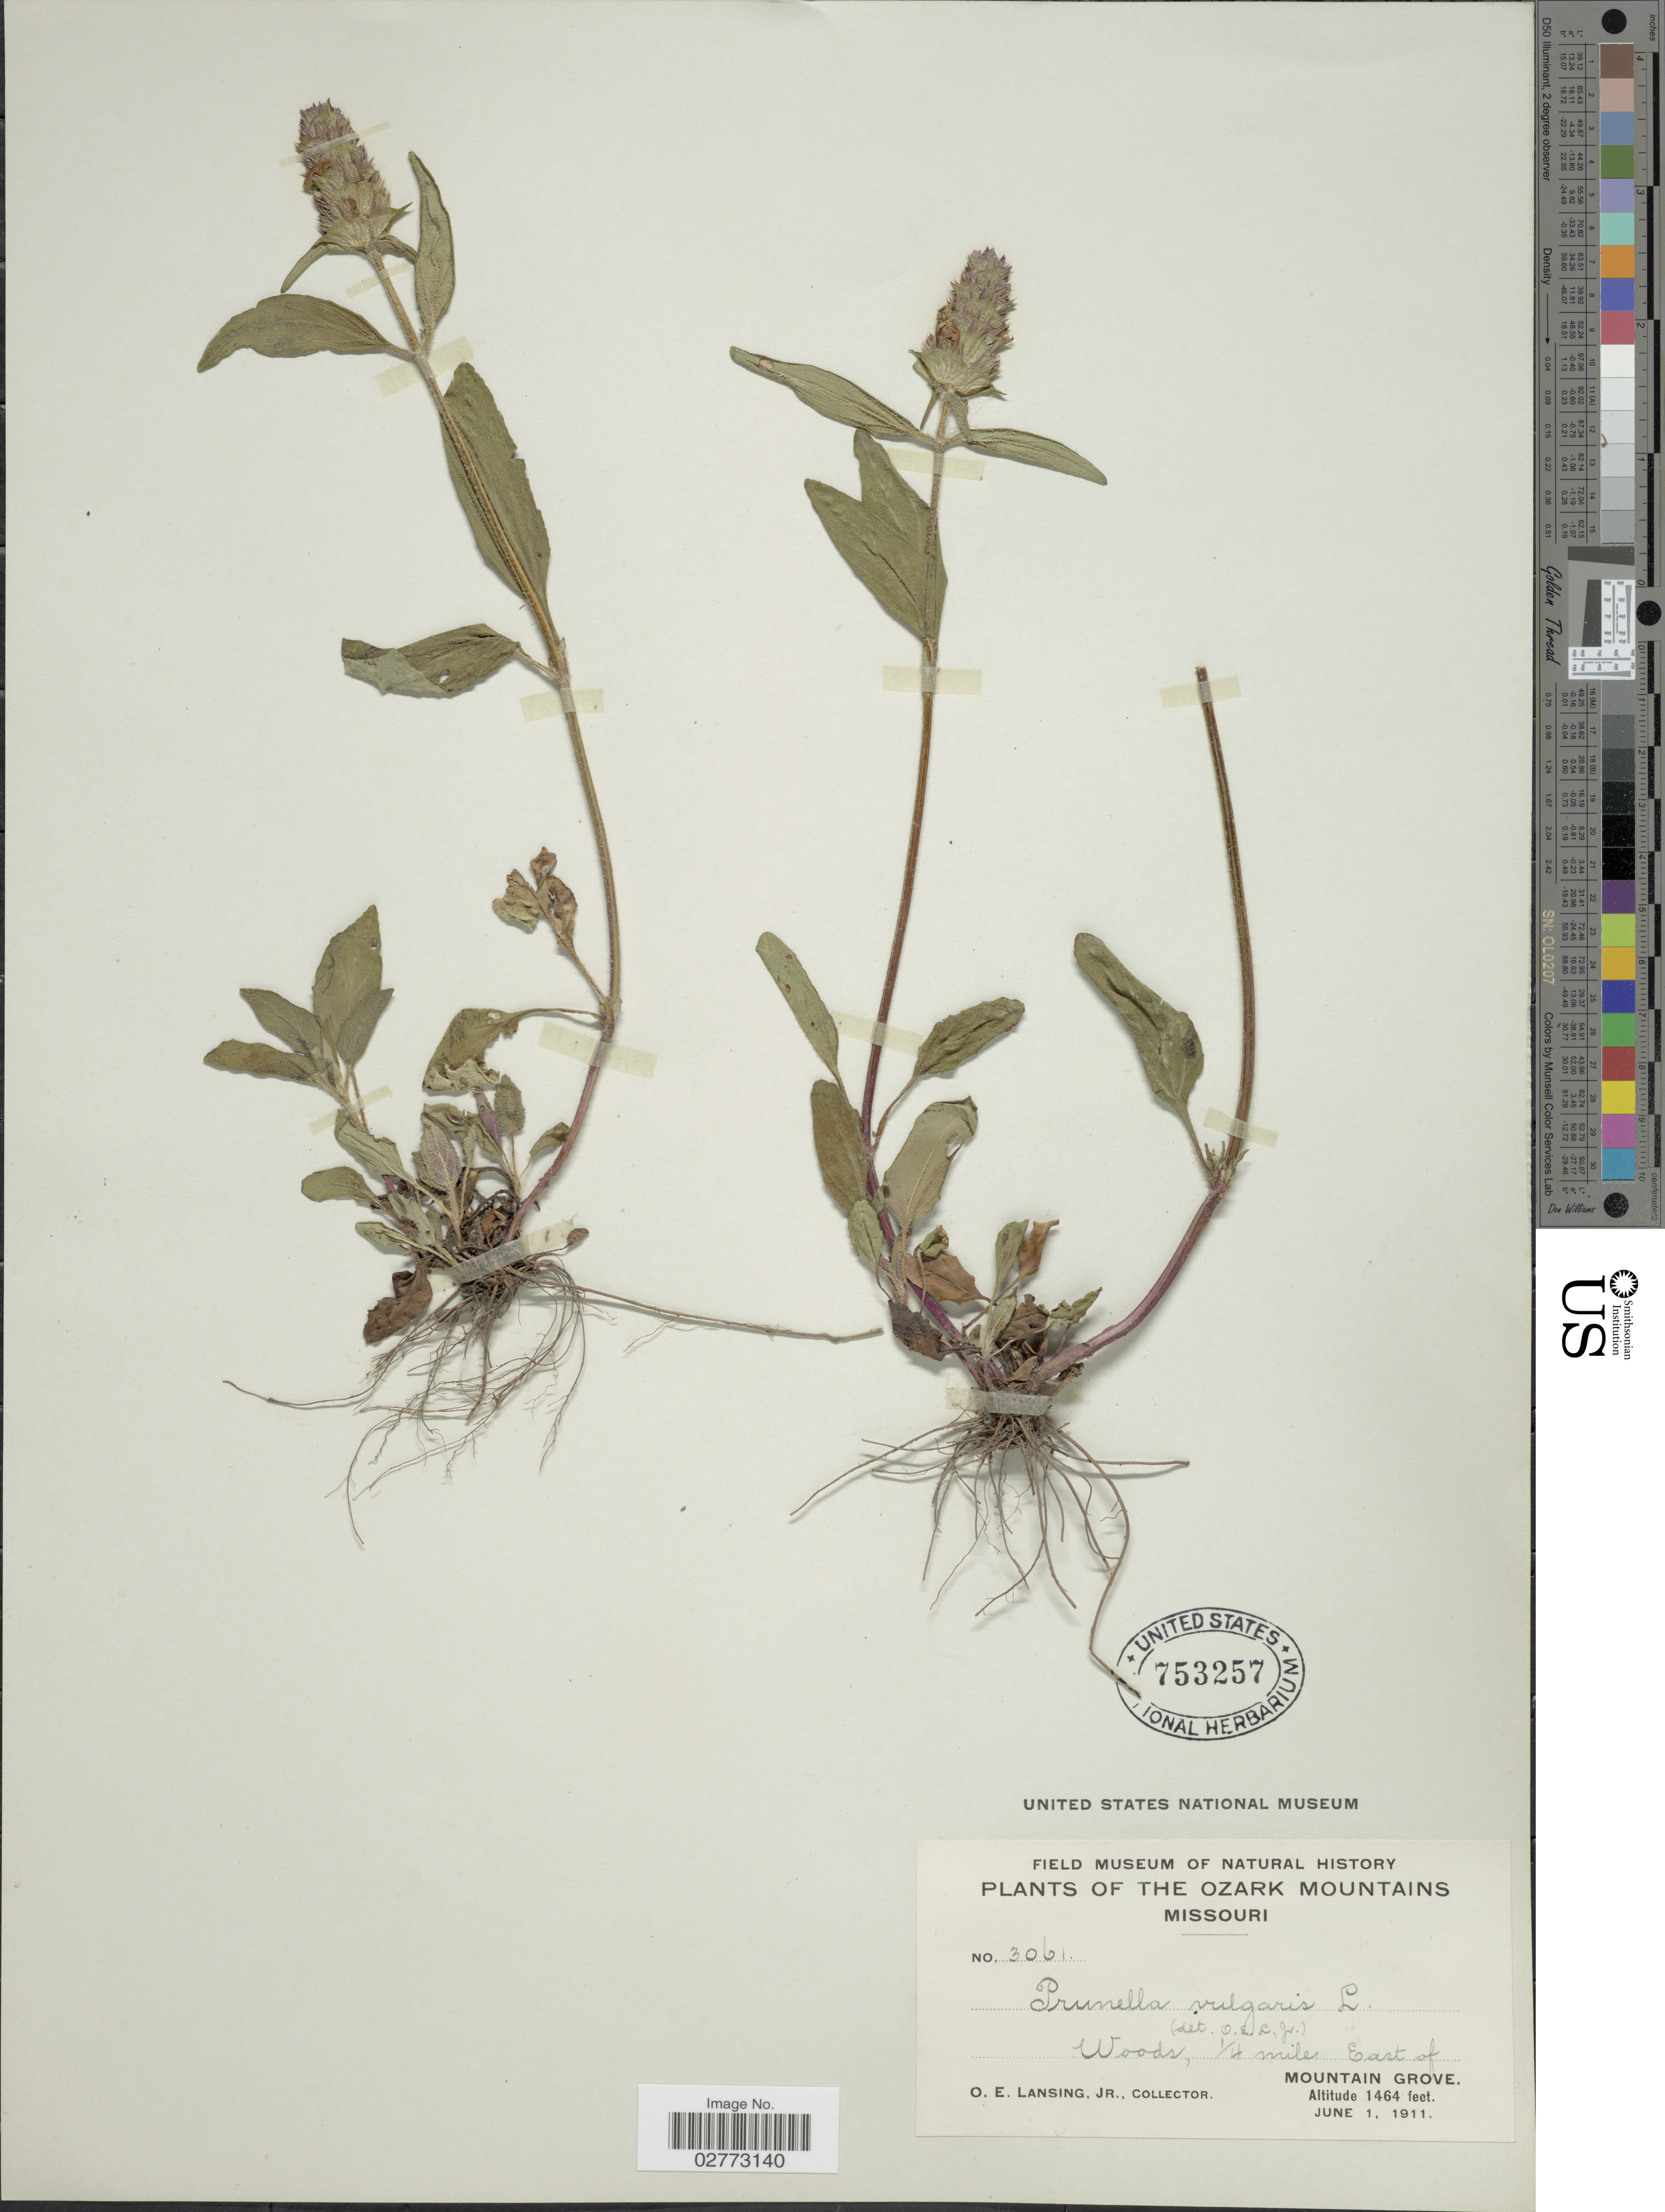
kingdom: Plantae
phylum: Tracheophyta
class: Magnoliopsida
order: Lamiales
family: Lamiaceae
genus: Prunella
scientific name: Prunella vulgaris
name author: L.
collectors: O. Lansing Jr.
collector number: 3061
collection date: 1911-06-01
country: United States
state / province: Missouri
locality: The Ozark Mountains, Woods, 1/4 mile East of Mountain Grove.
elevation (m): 446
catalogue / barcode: US 753257